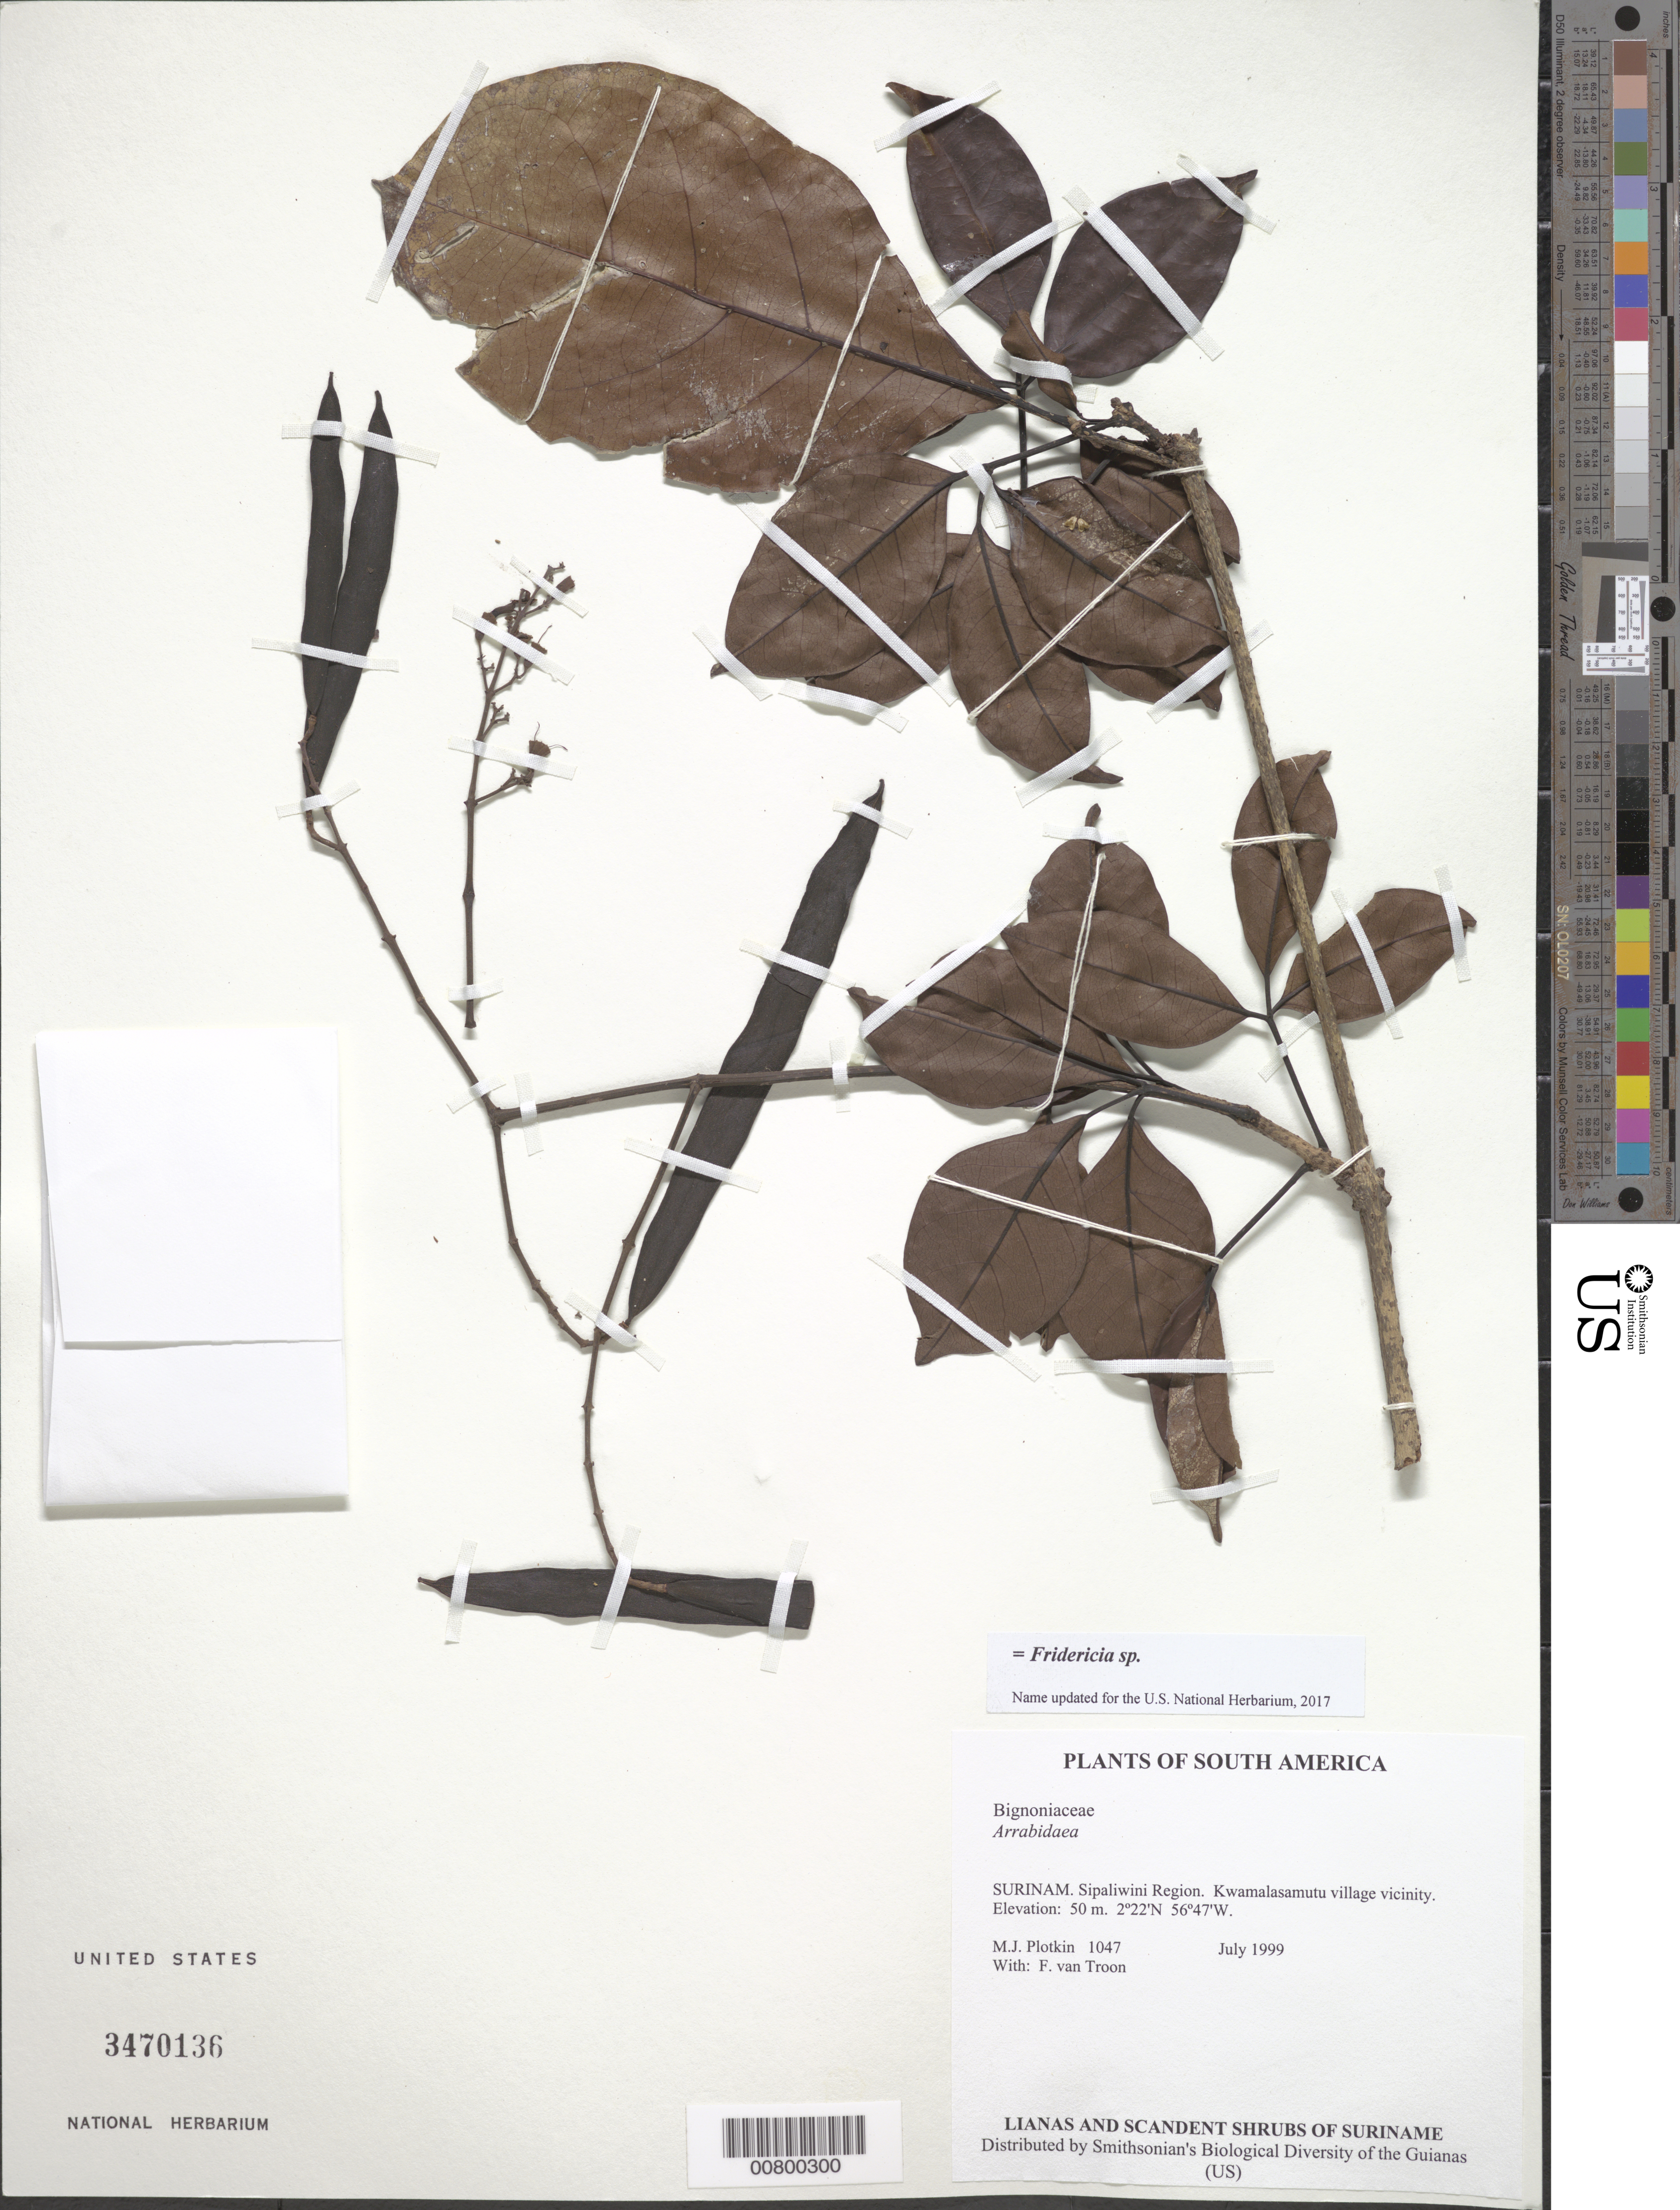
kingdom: Plantae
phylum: Tracheophyta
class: Magnoliopsida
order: Lamiales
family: Bignoniaceae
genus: Fridericia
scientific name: Fridericia sp.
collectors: M. Plotkin & F. Van Troon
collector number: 1047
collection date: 1999-07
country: Suriname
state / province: Sipaliwini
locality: Sipaliwini Region. Kwamalasamutu village vicinity.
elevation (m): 50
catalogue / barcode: US 3470136